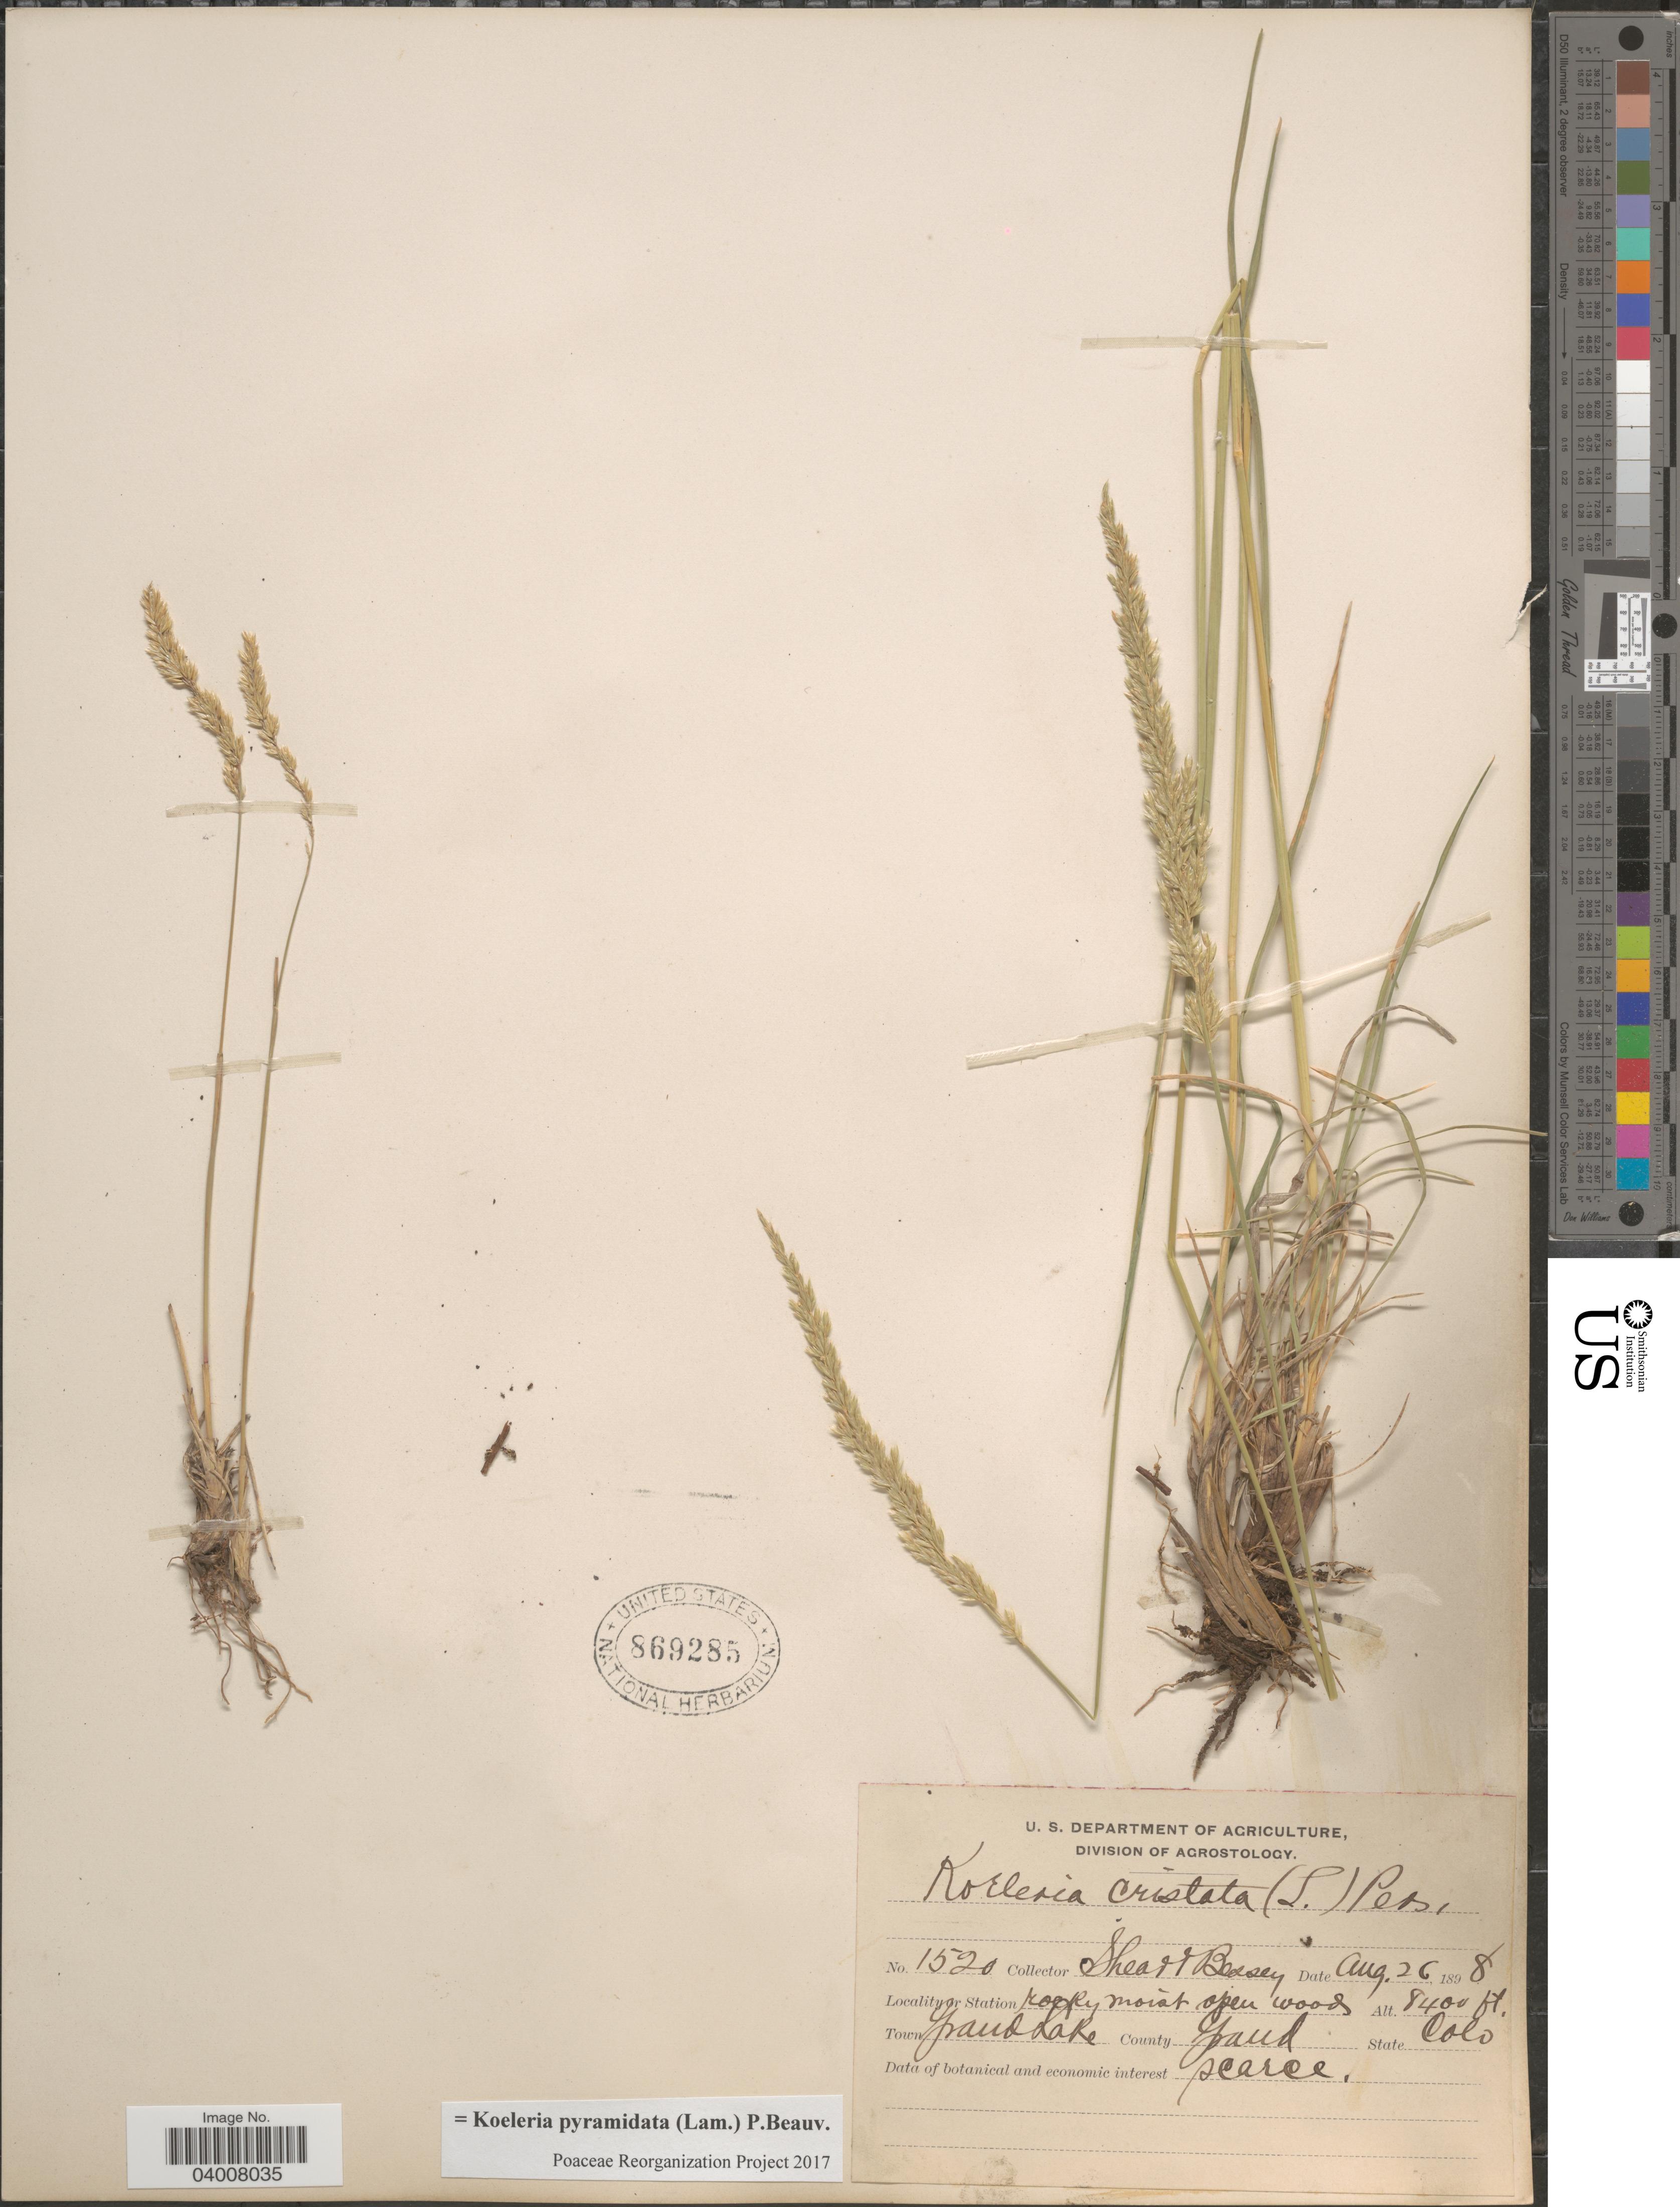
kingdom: Plantae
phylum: Tracheophyta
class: Liliopsida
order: Poales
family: Poaceae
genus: Koeleria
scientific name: Koeleria pyramidata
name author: (Lam.) P. Beauv.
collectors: -- Shear & -. Bessey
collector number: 1520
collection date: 1898-08-26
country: United States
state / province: Colorado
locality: Grand Lake. County Grand.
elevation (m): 2560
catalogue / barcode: US 869285